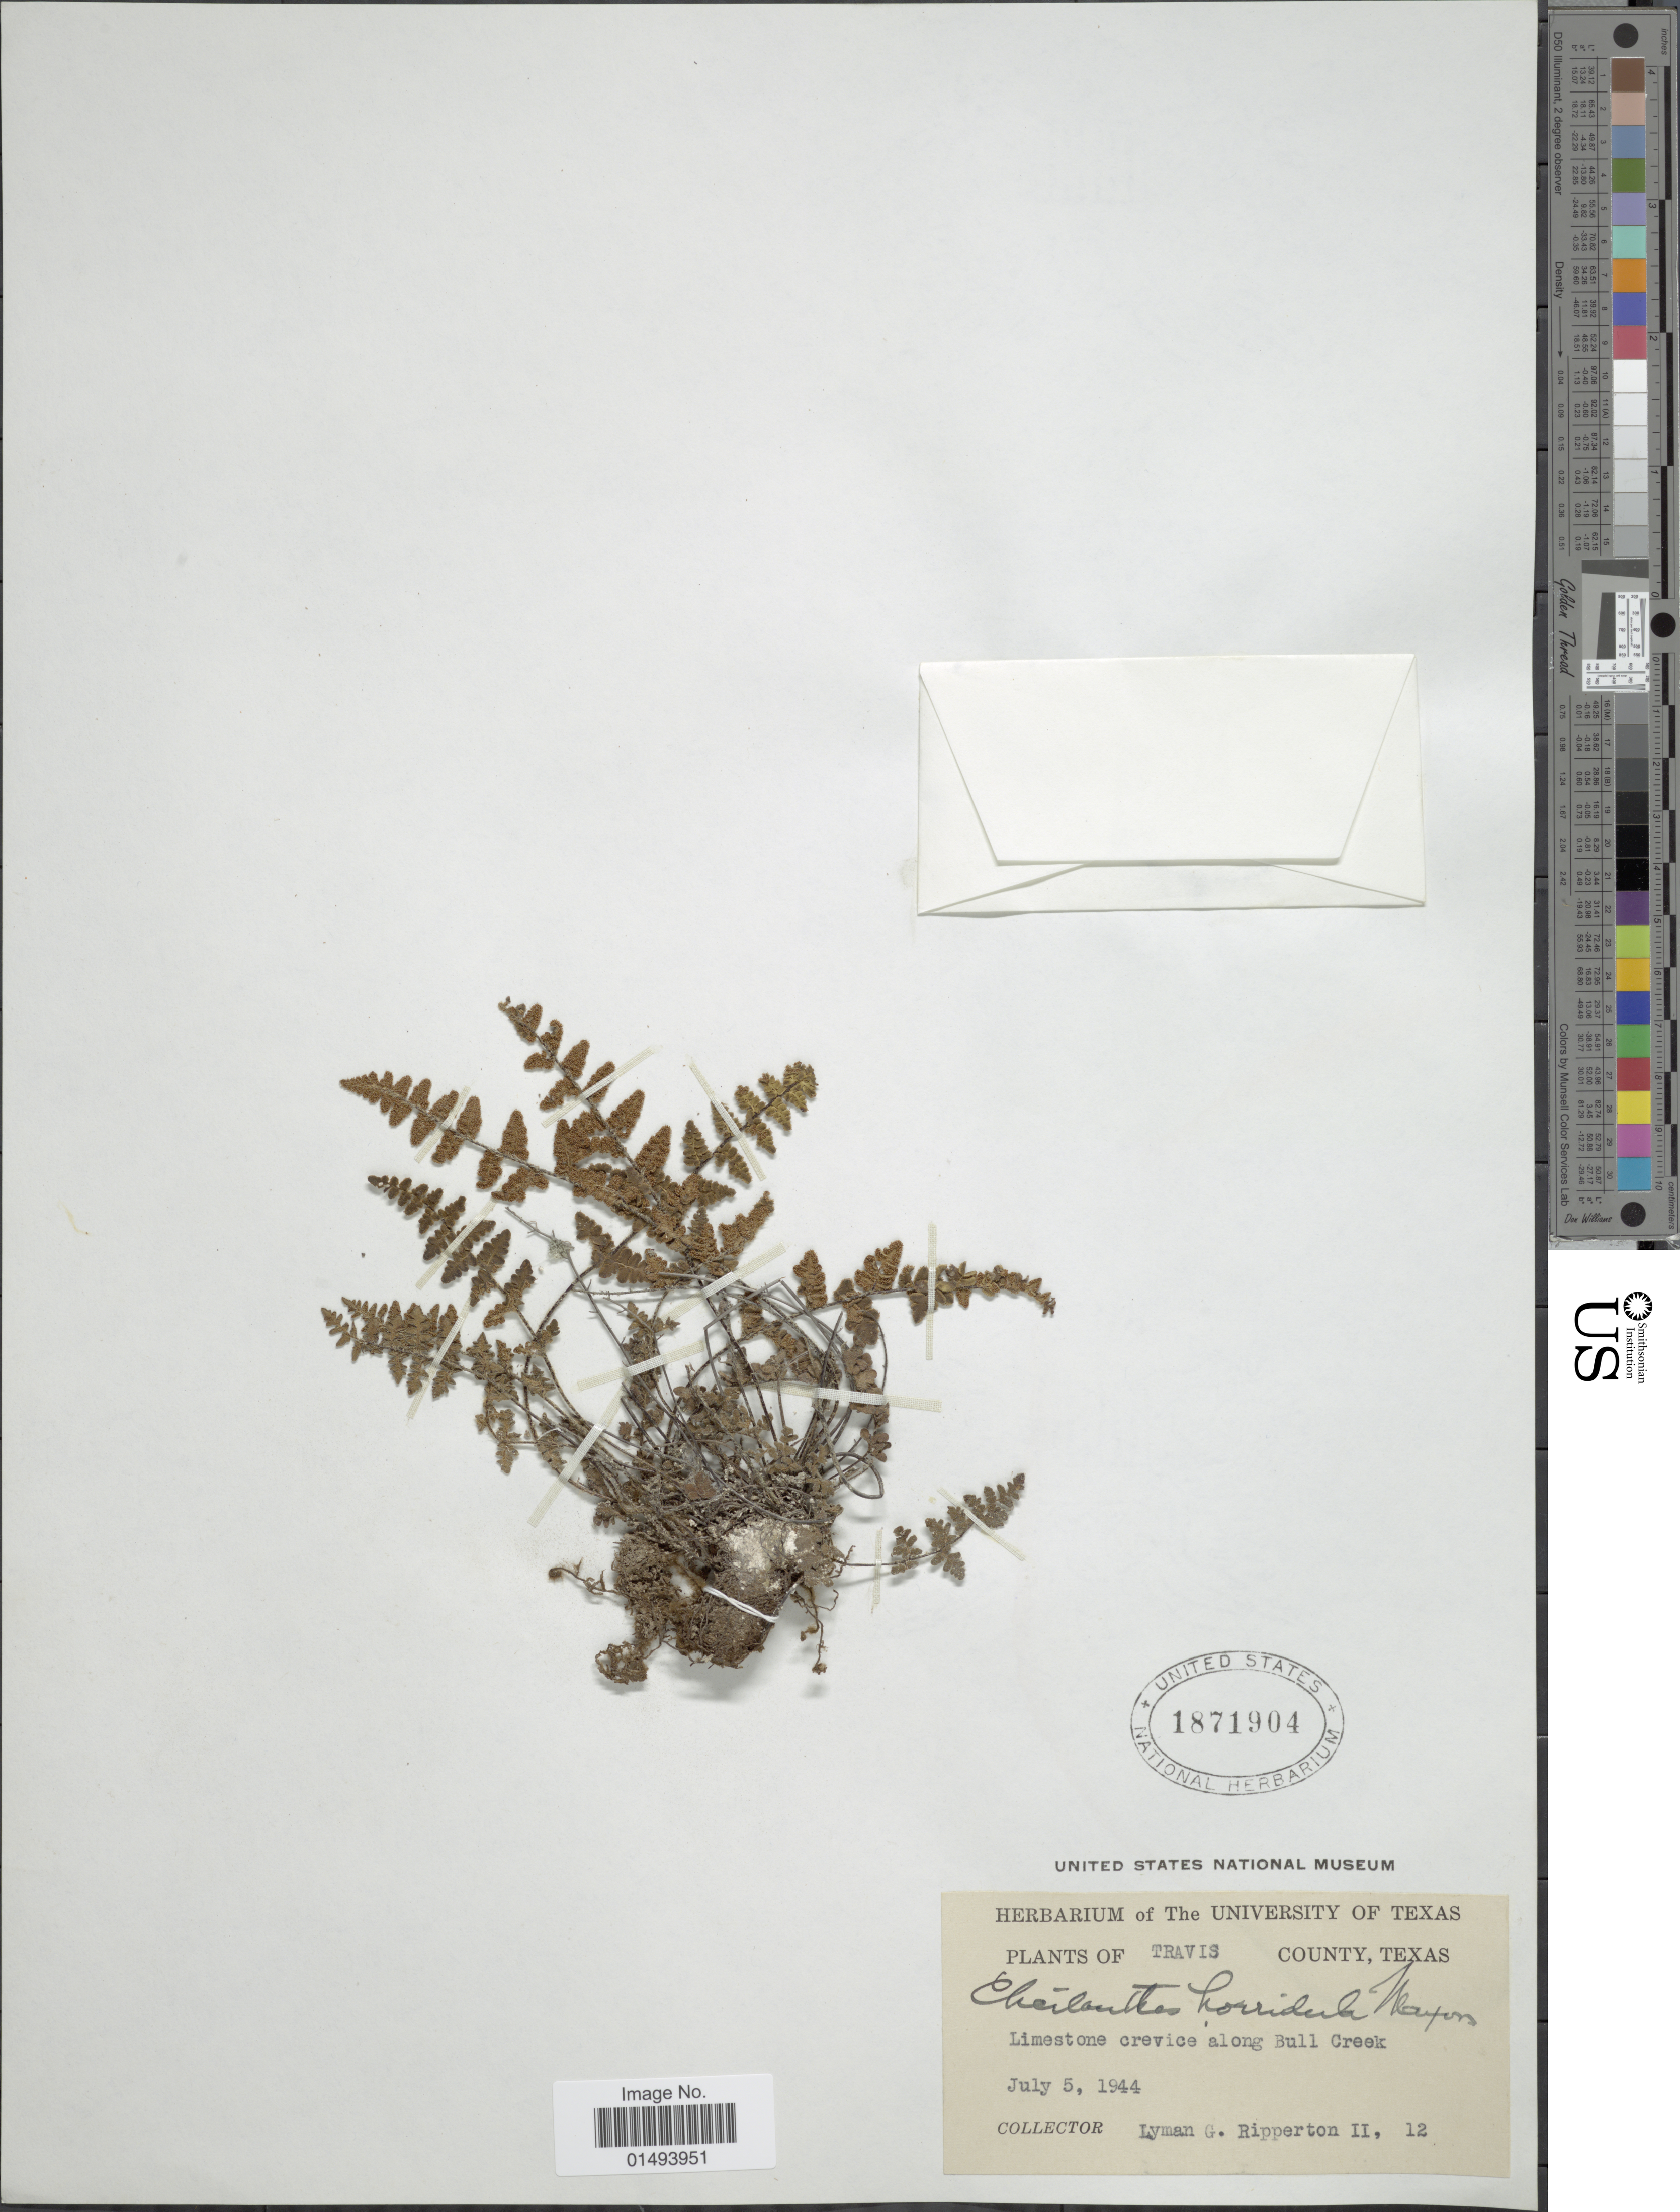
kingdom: Plantae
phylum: Tracheophyta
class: Polypodiopsida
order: Polypodiales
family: Pteridaceae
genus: Myriopteris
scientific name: Myriopteris scabra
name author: (C. Chr.) Grusz & Windham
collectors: L. Ripperton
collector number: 12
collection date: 1944-07-05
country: United States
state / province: Texas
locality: Plants of Travis County, Texas,Limestone crevice along Bull Creek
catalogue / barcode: US 1871904